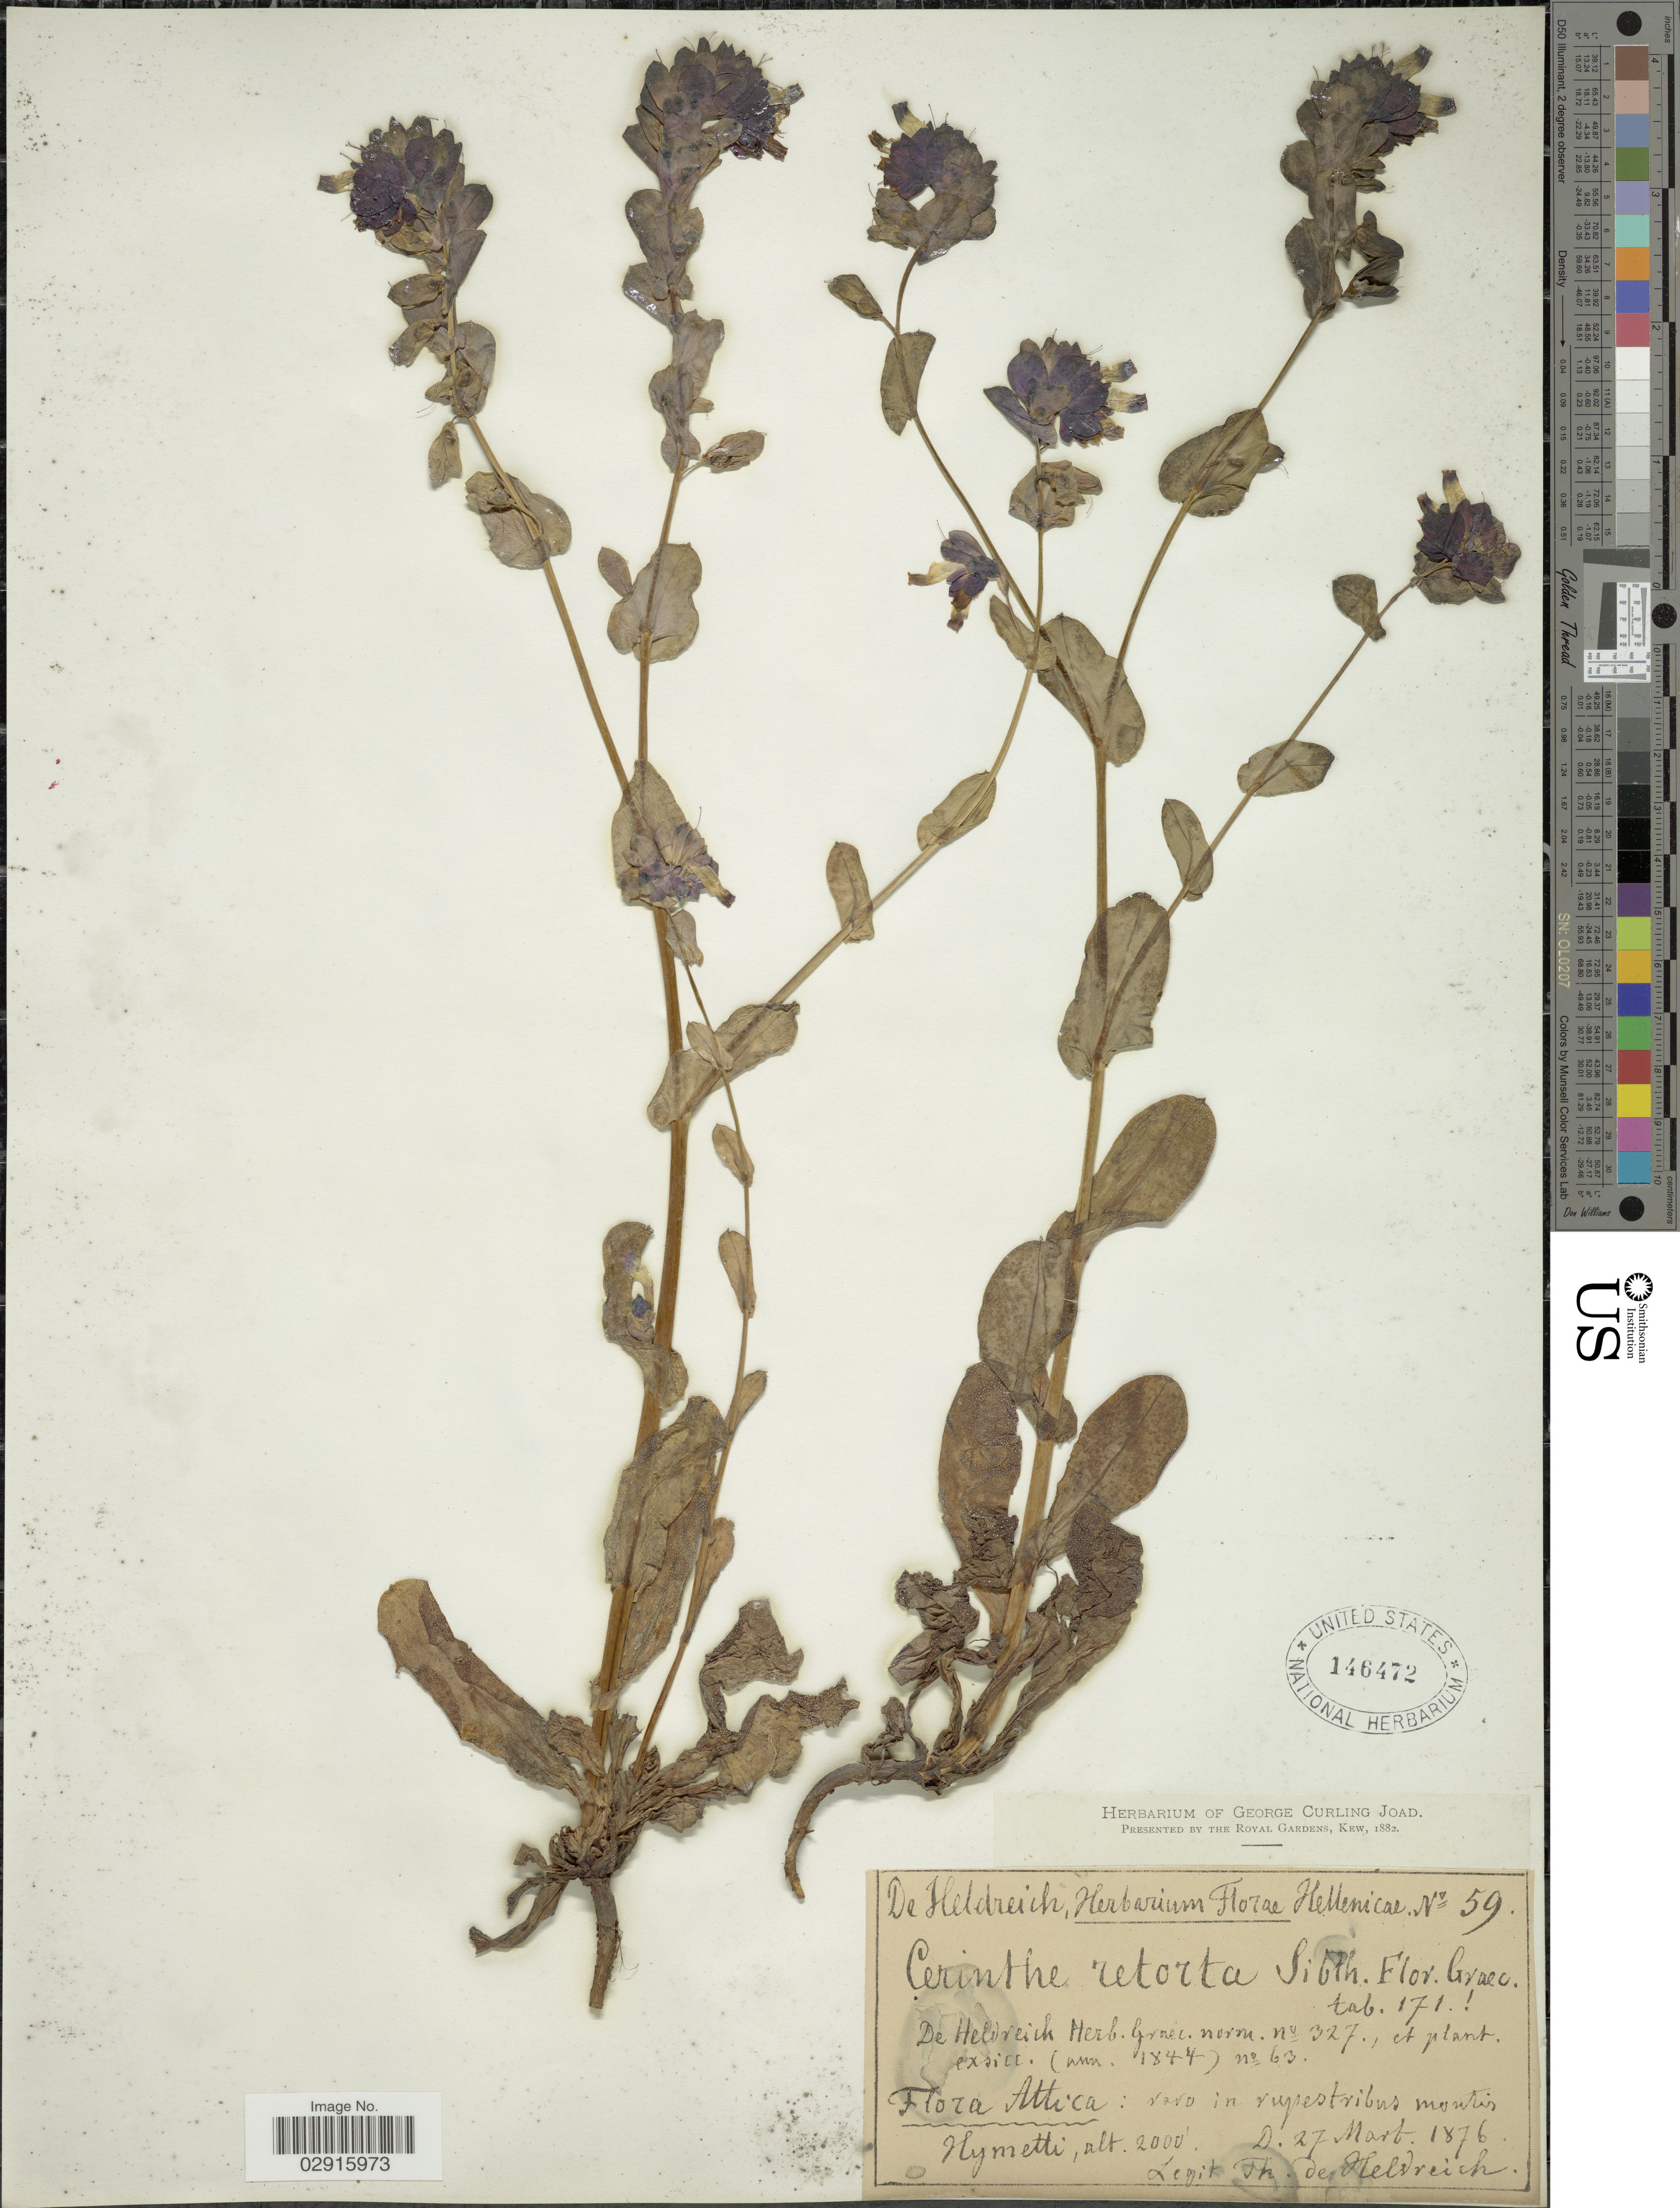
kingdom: Plantae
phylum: Tracheophyta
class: Magnoliopsida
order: Boraginales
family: Boraginaceae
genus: Cerinthe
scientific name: Cerinthe retorta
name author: Sm.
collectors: T. De Heldreich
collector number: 59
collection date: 1876-03-27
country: Greece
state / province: Attica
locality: Raro in rupestribus montis Hymetti.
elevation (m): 610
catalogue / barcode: US 146472